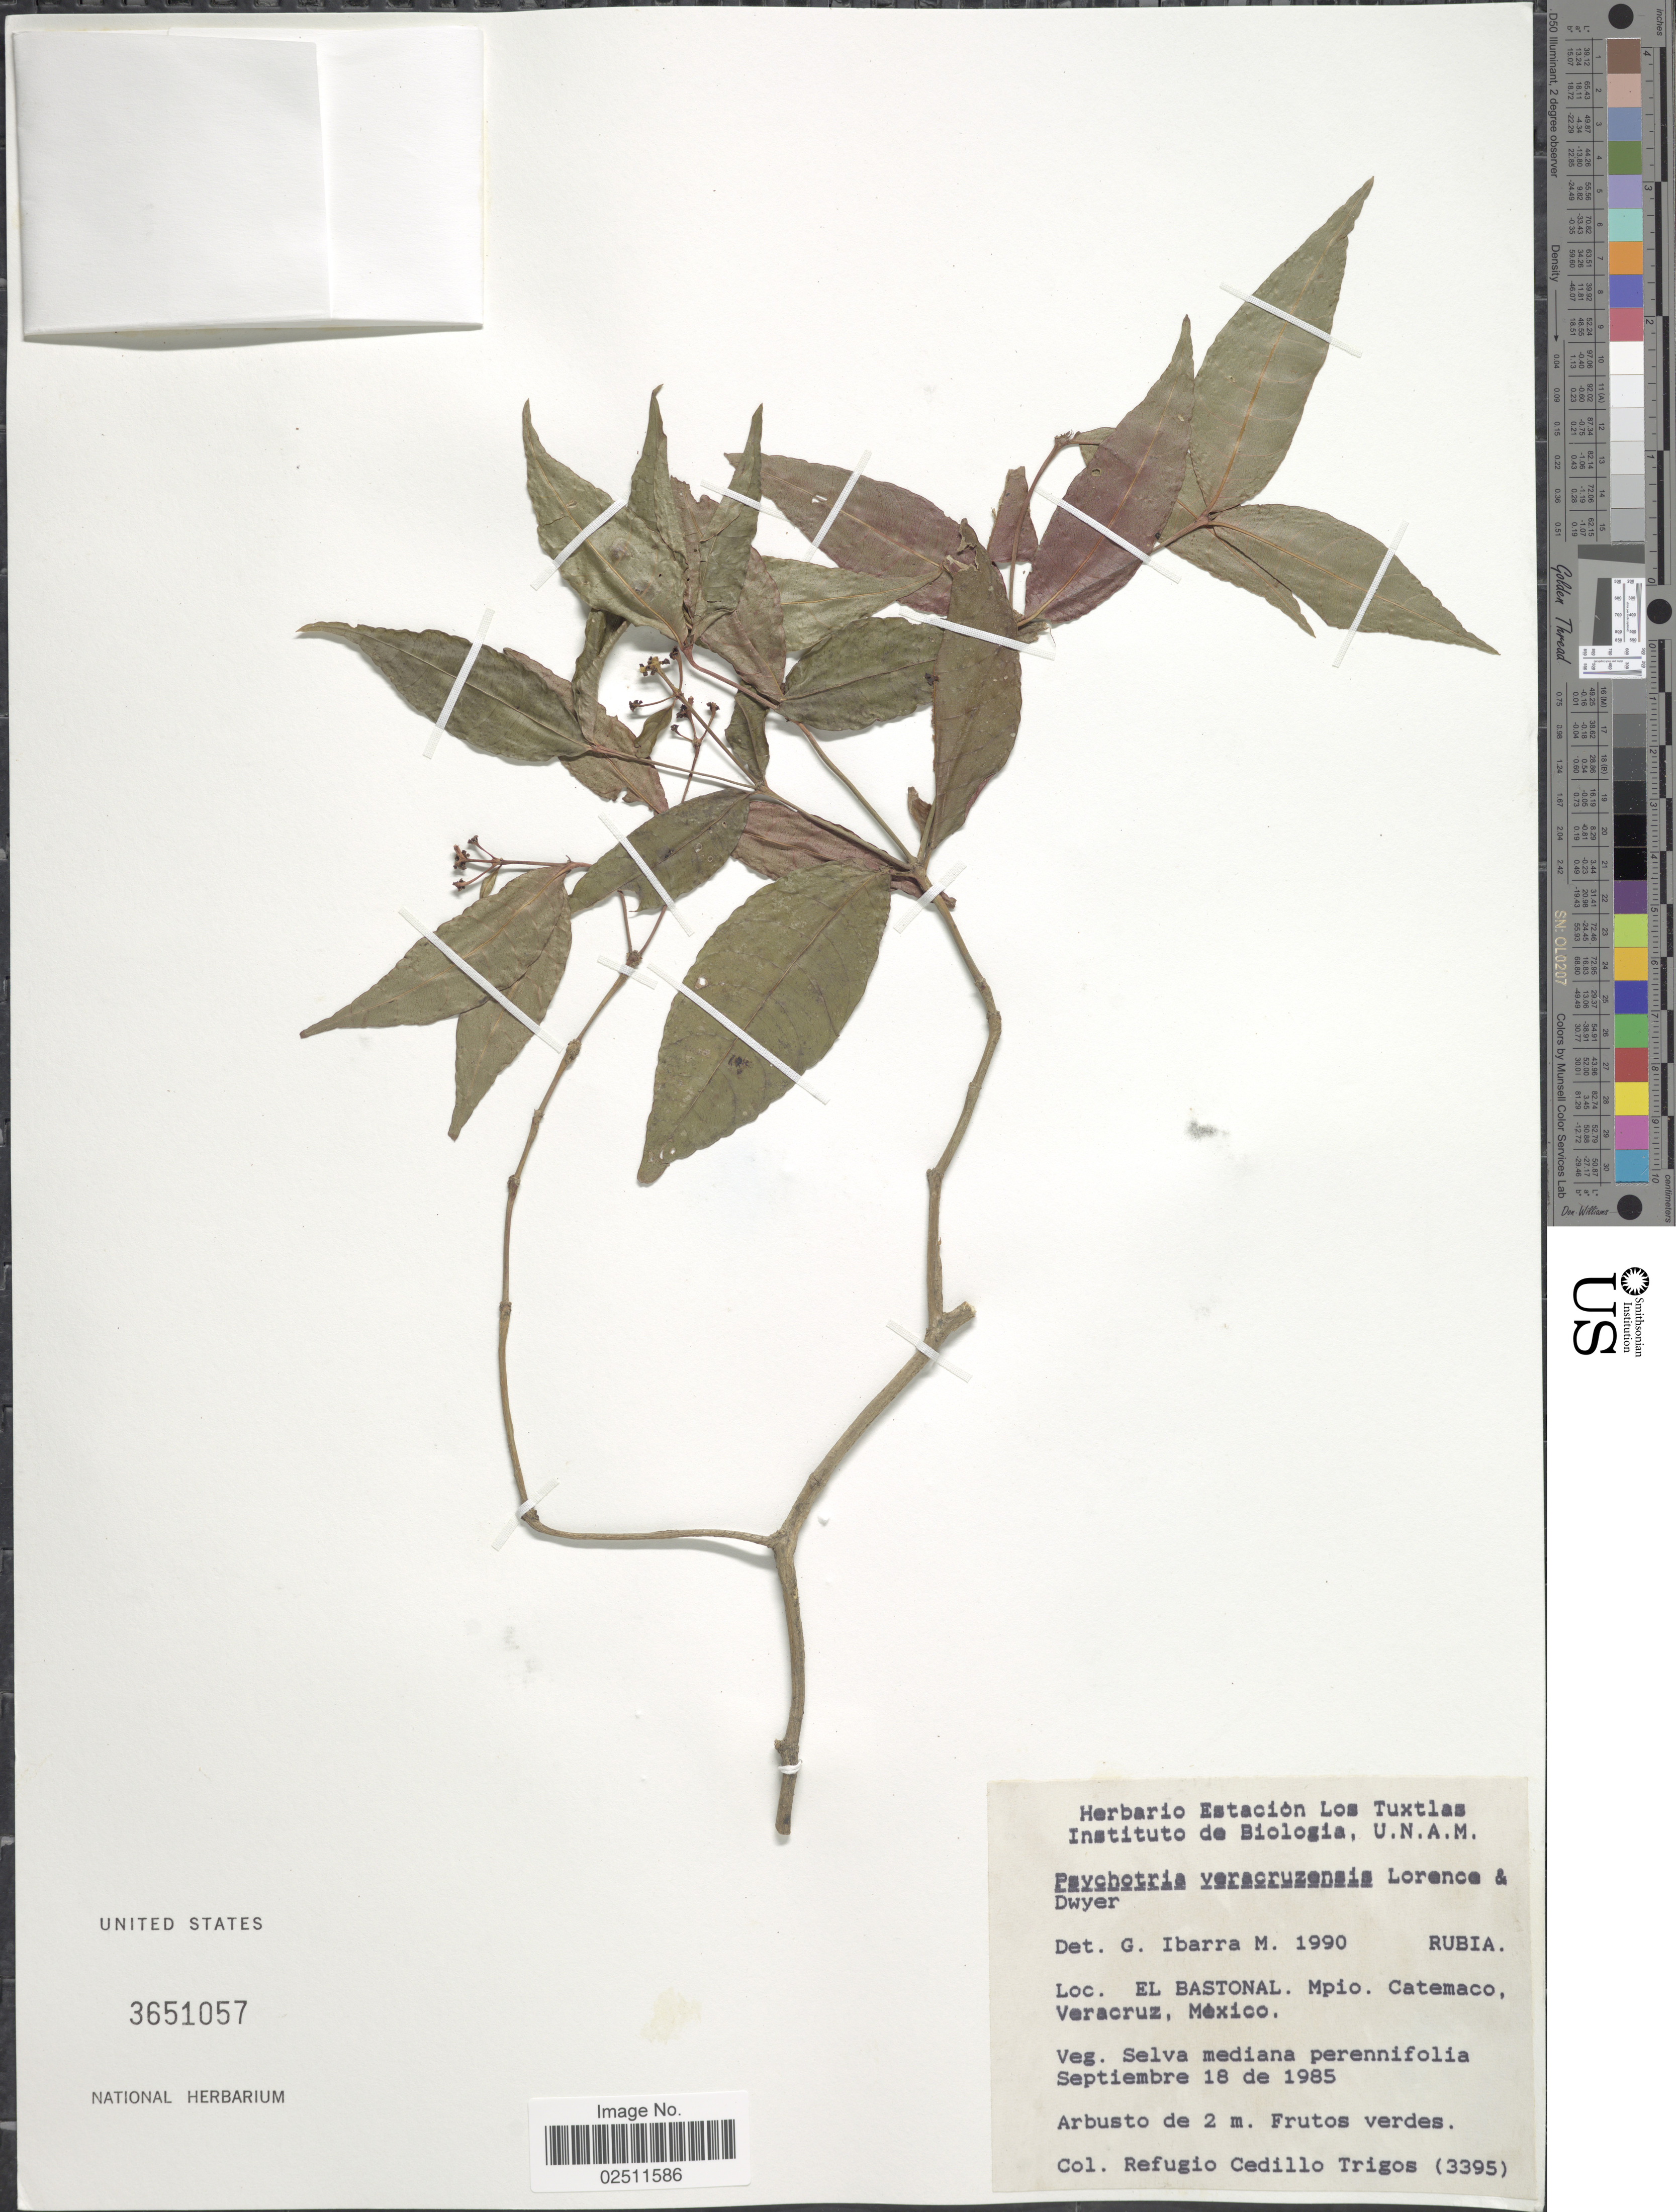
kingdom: Plantae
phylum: Tracheophyta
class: Magnoliopsida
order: Gentianales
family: Rubiaceae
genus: Psychotria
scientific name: Psychotria veracruzensis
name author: Lorence & Dwyer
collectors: R. CedilloT.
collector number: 3395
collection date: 1985-09-18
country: Mexico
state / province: Veracruz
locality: El Bastonal. Mpio. Catemaco, Veracruz.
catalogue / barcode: US 3651057